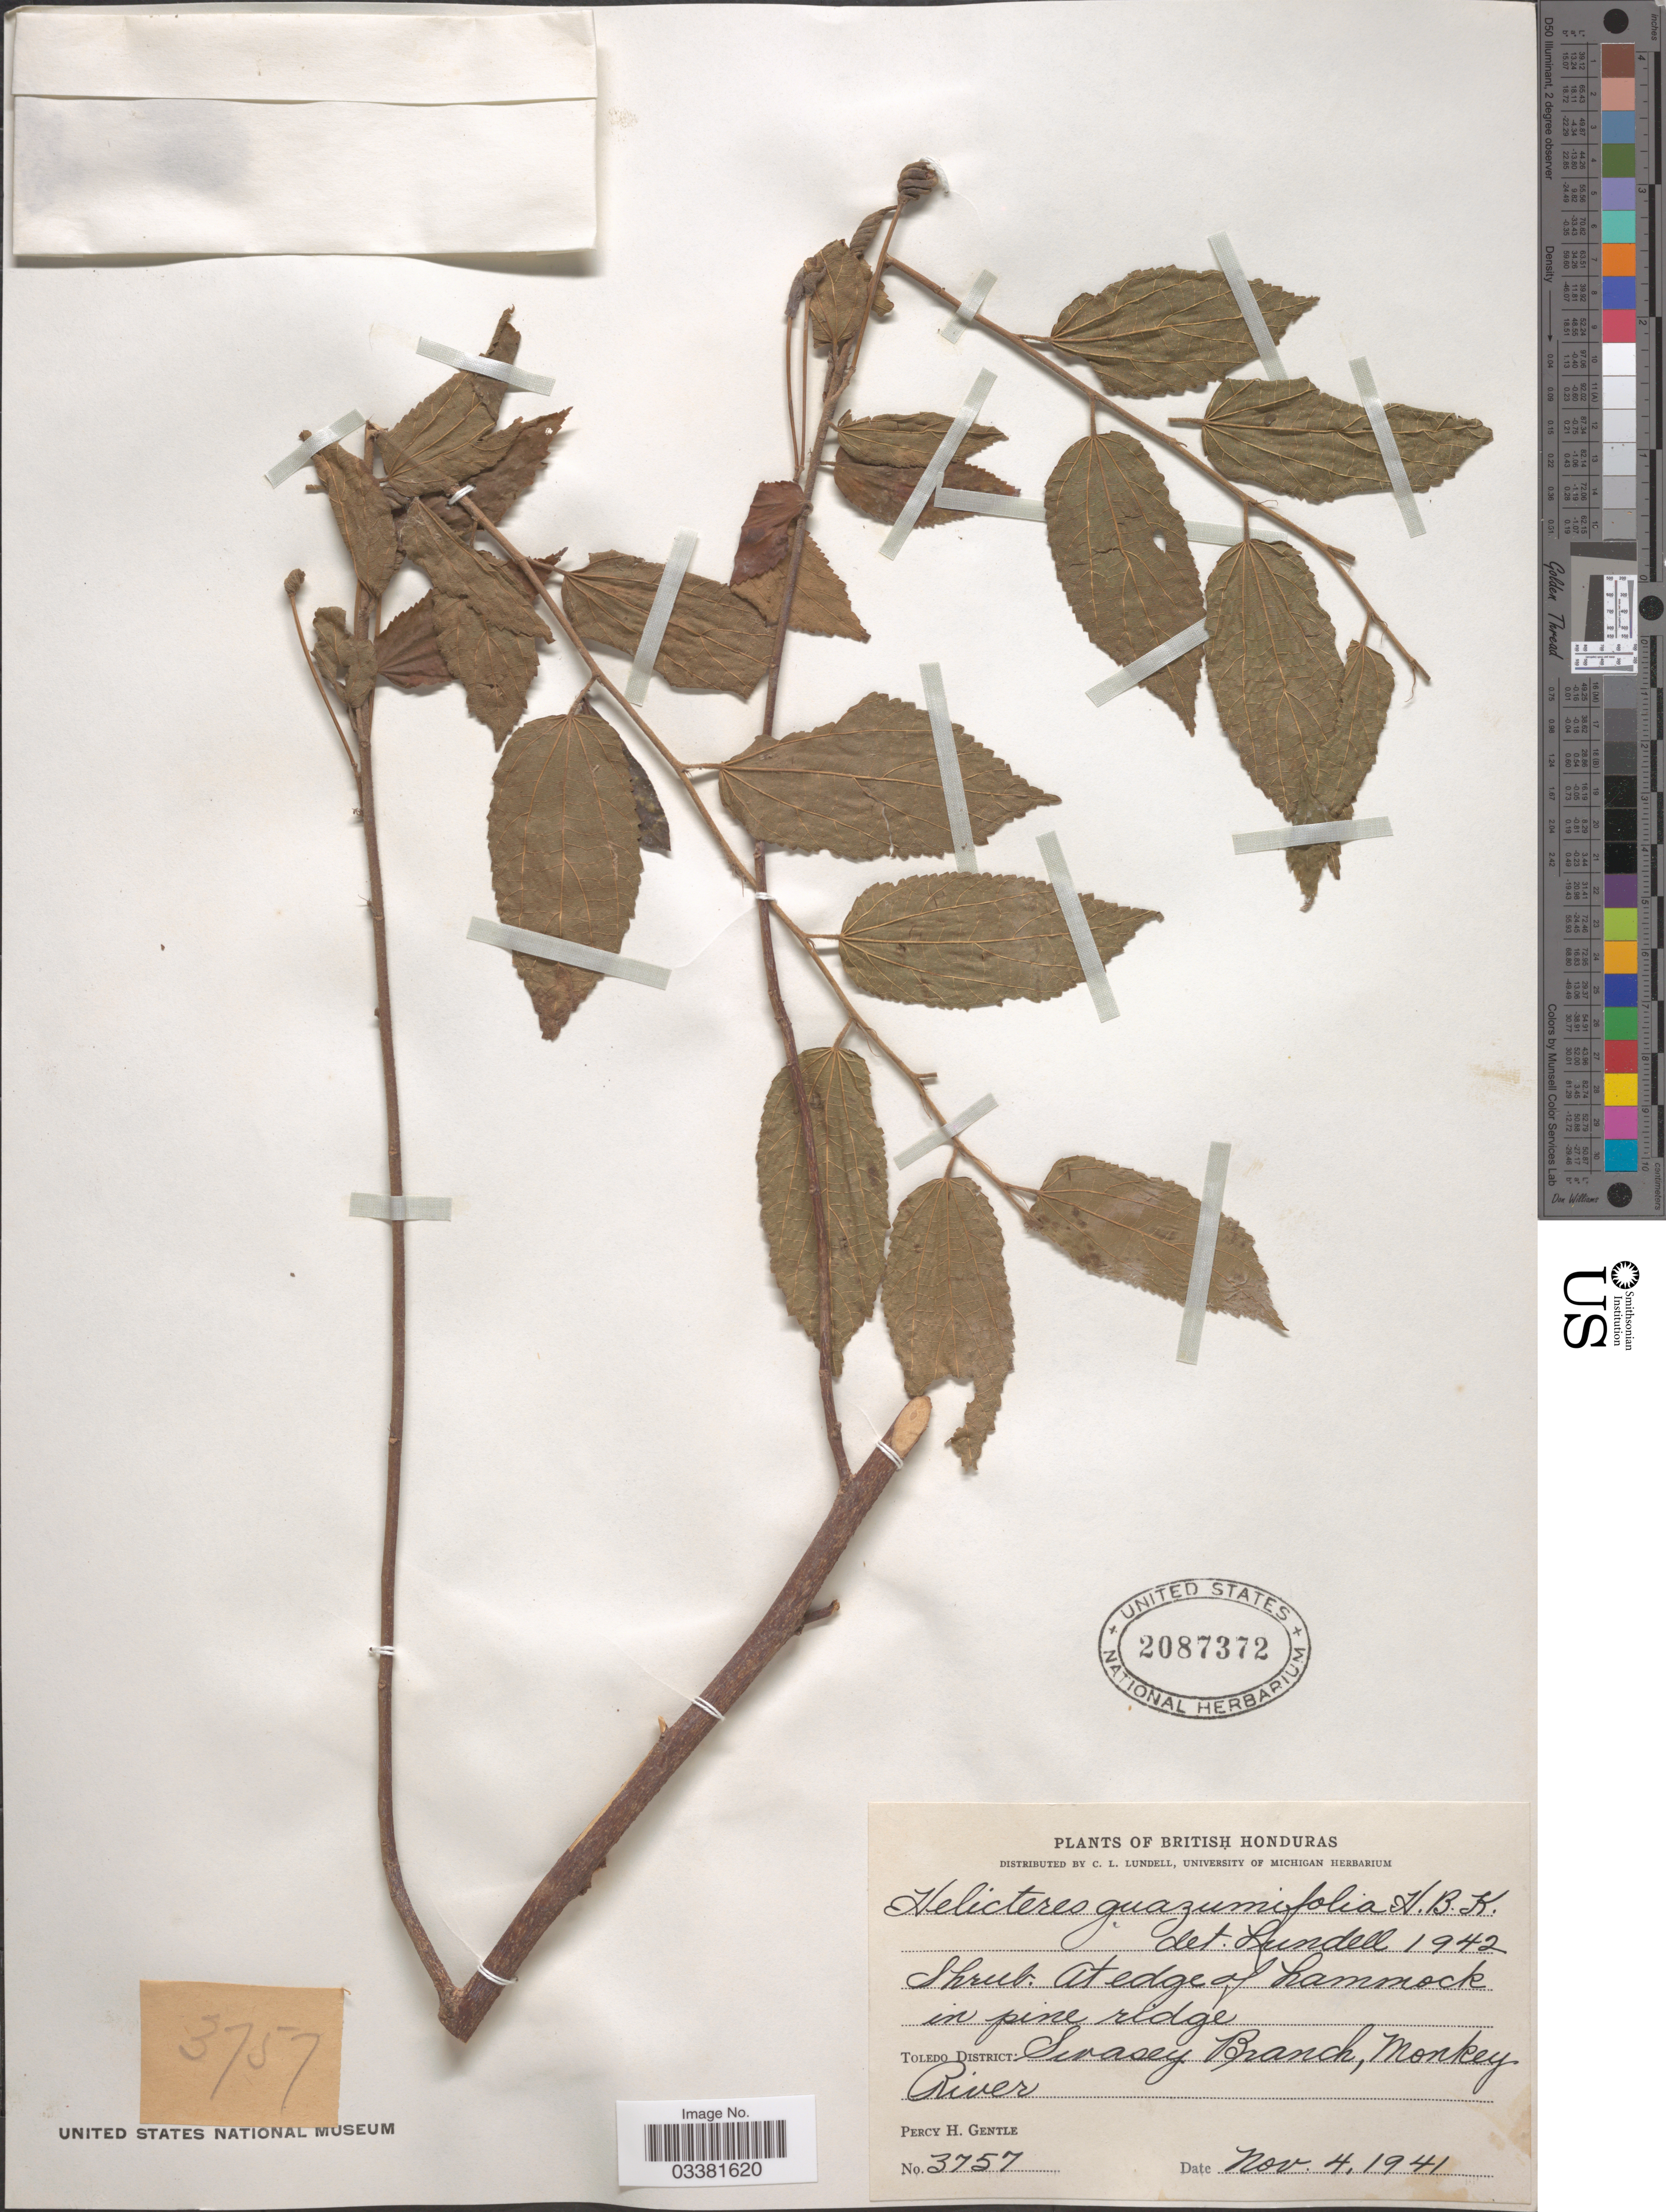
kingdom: Plantae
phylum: Tracheophyta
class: Magnoliopsida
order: Malvales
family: Malvaceae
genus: Helicteres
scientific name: Helicteres guazumifolia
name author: Kunth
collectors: P. H. Gentle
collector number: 3757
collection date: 1941-11-04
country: Belize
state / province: Toledo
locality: British Honduras. Toledo District: Swasey Branch, Monkey River.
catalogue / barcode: US 2087372